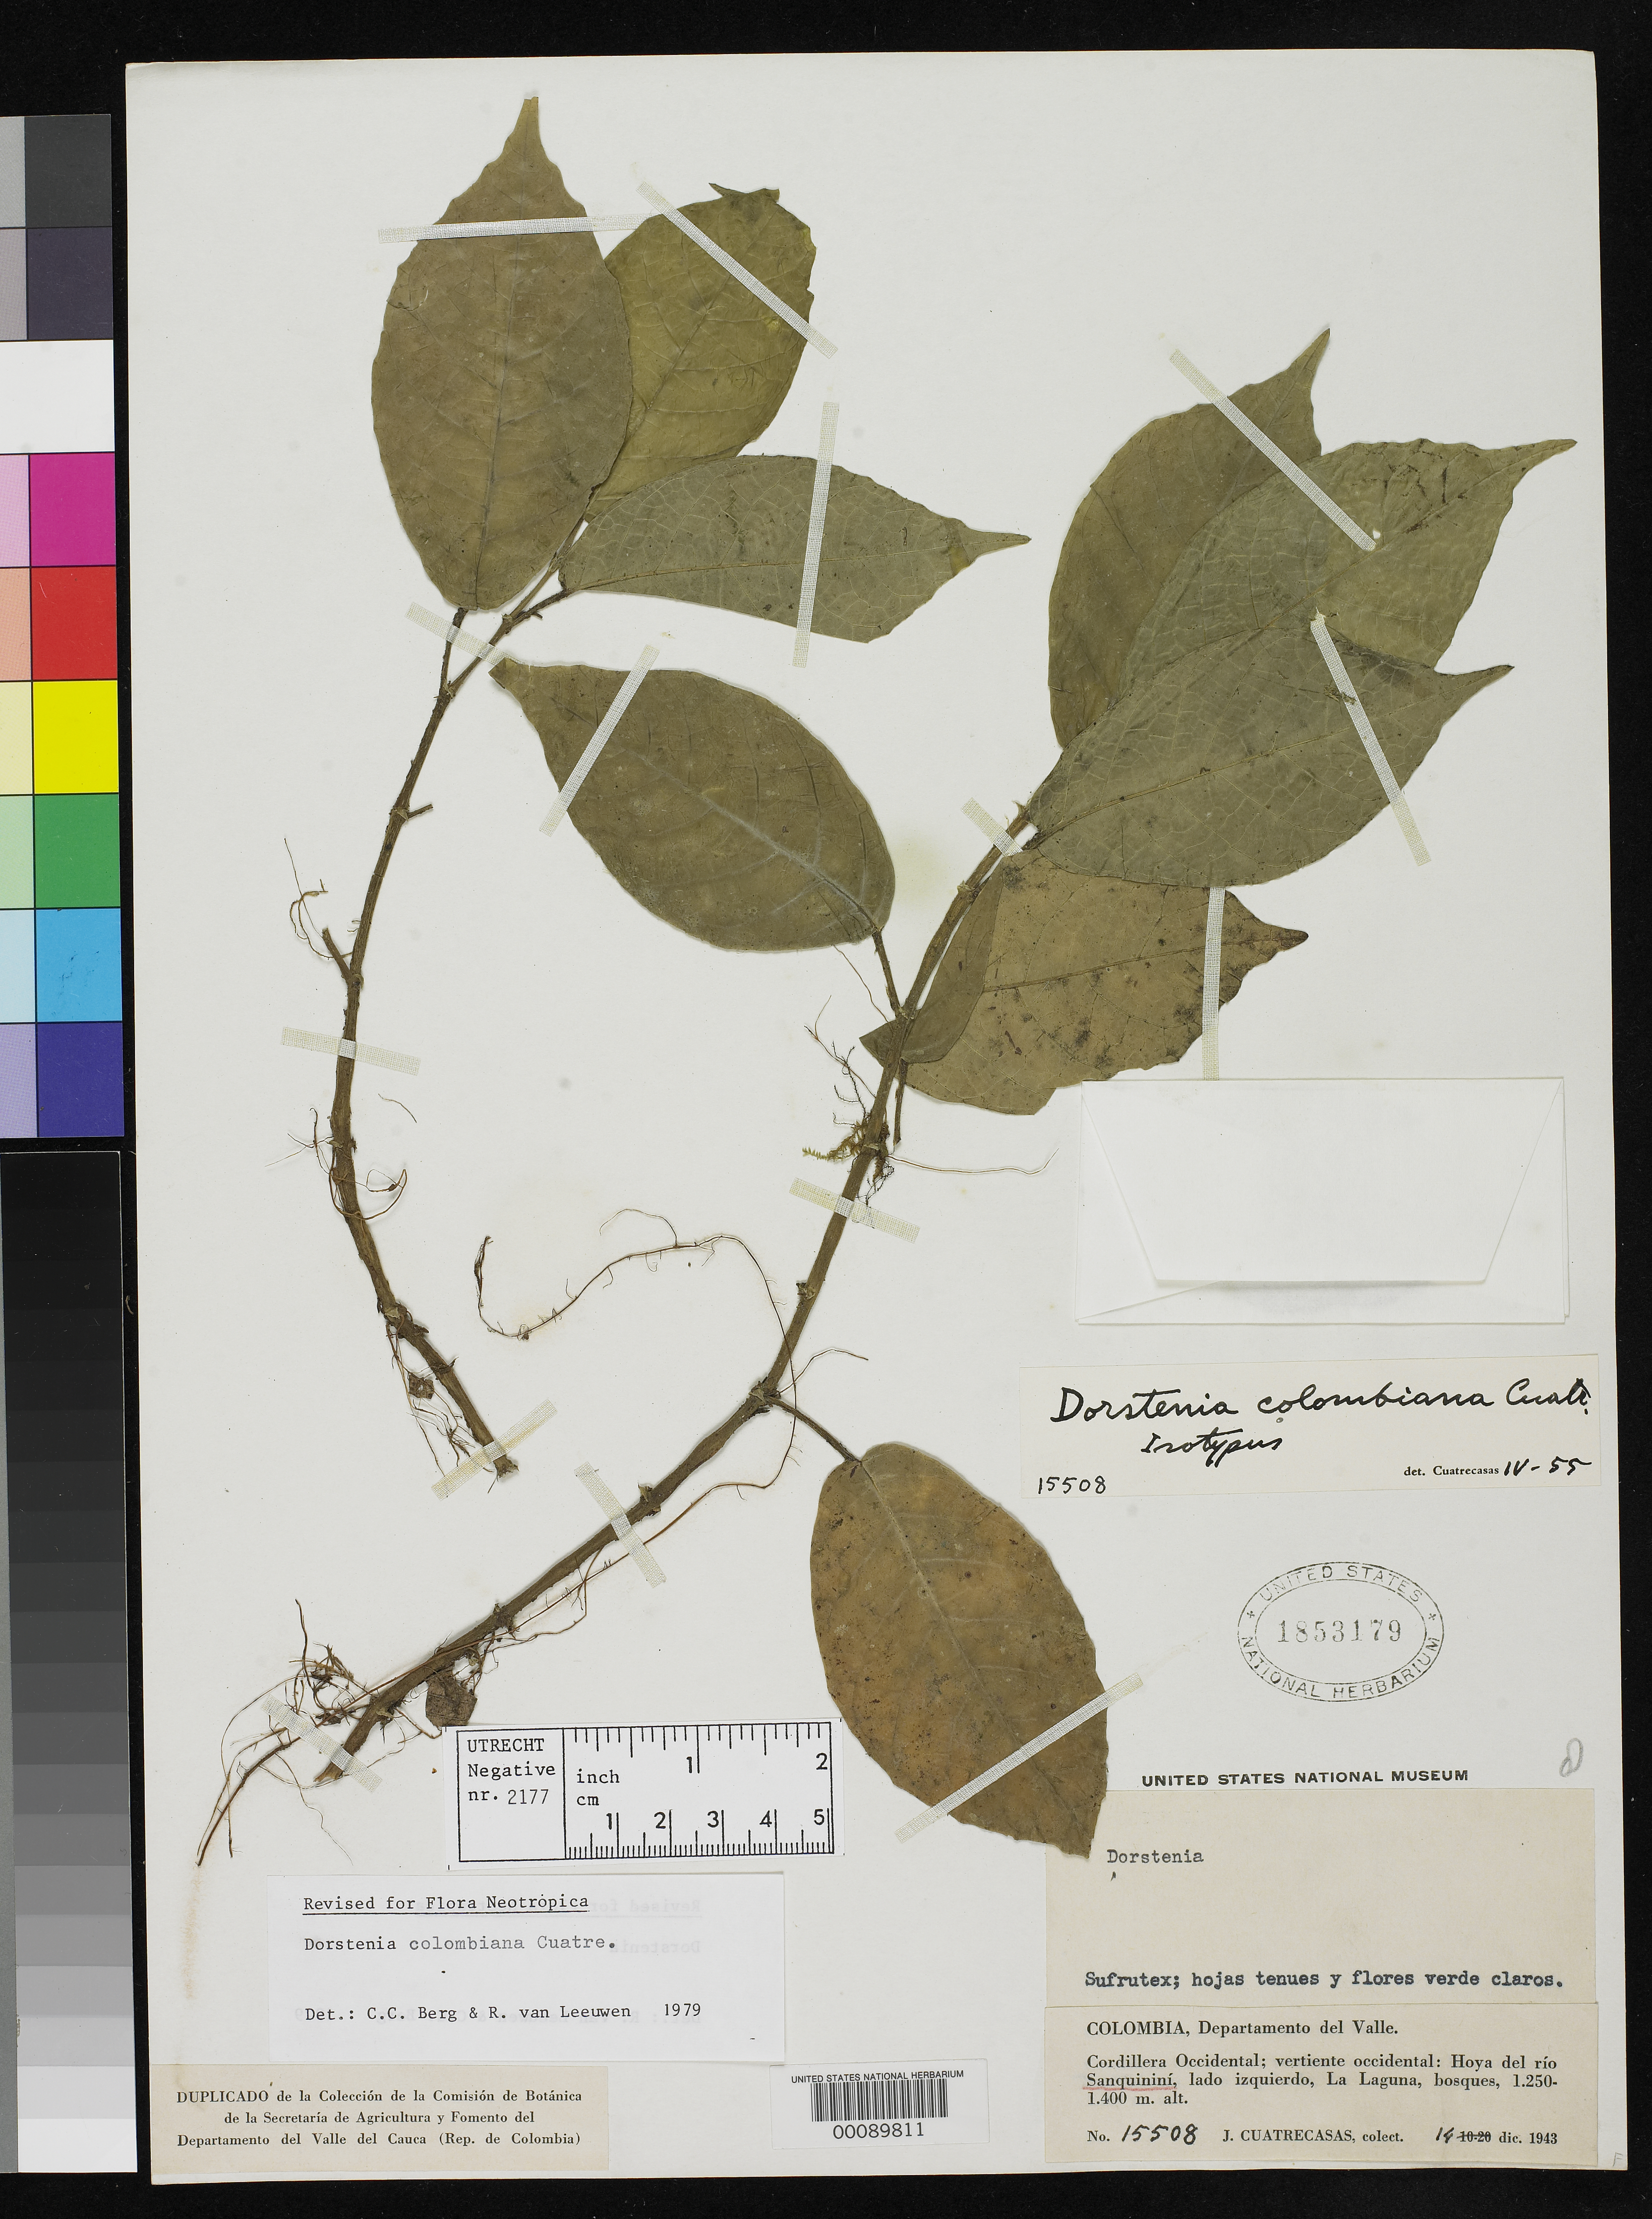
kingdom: Plantae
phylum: Tracheophyta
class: Magnoliopsida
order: Rosales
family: Moraceae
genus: Dorstenia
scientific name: Dorstenia colombiana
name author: Cuatrec.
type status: Holotype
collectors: J. Cuatrecasas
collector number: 15508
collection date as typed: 14 Dec 1943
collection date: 1943-12-14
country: Colombia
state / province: Valle del Cauca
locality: Cordillera Occidental, Vertiente Occidental, Hoya del Rio Sanquinini, La Laguna.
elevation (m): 1250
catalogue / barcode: US 1853179